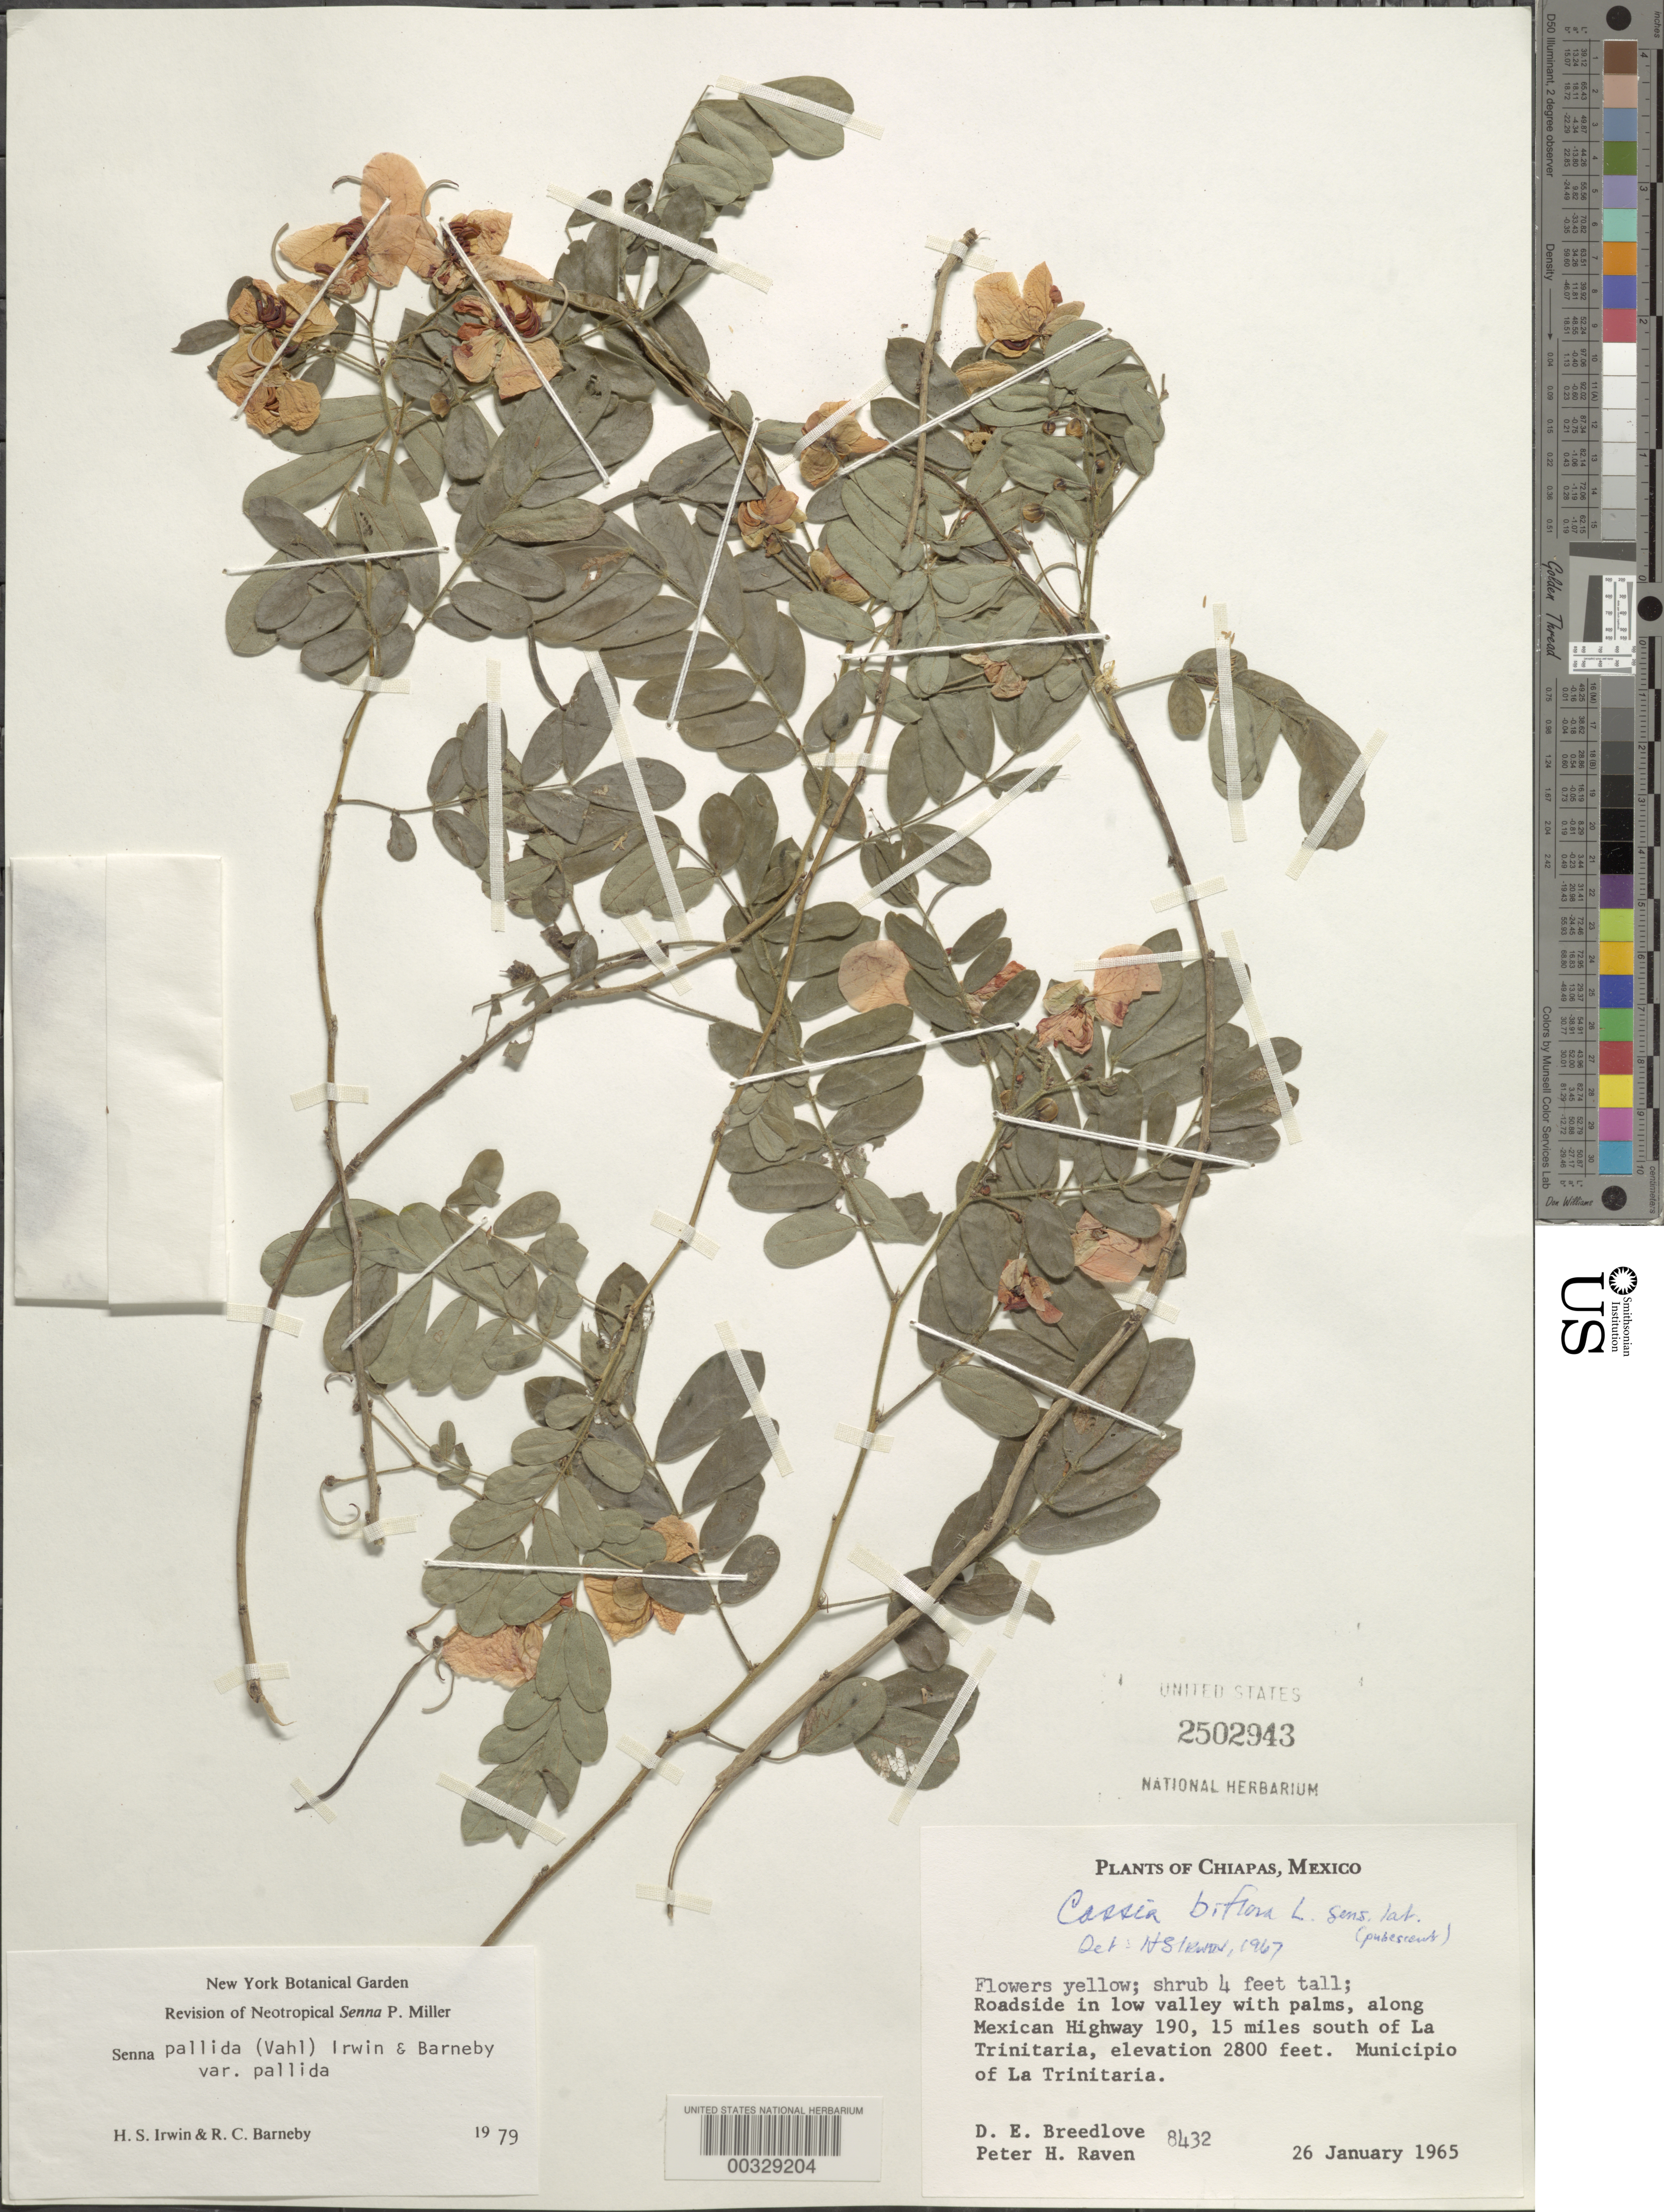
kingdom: Plantae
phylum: Tracheophyta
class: Magnoliopsida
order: Fabales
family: Fabaceae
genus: Senna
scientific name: Senna pallida var. pallida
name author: (Vahl) H.S. Irwin & Barneby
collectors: D. E. Breedlove & P. H. Raven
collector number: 8432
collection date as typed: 26 Jan 1965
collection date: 1965-01-26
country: Mexico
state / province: Chiapas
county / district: Trinitaria, La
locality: Along highway 190, 15 mi S of La Trinitaria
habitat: Roadside in low valley with palms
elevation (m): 2800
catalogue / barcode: US 2502943